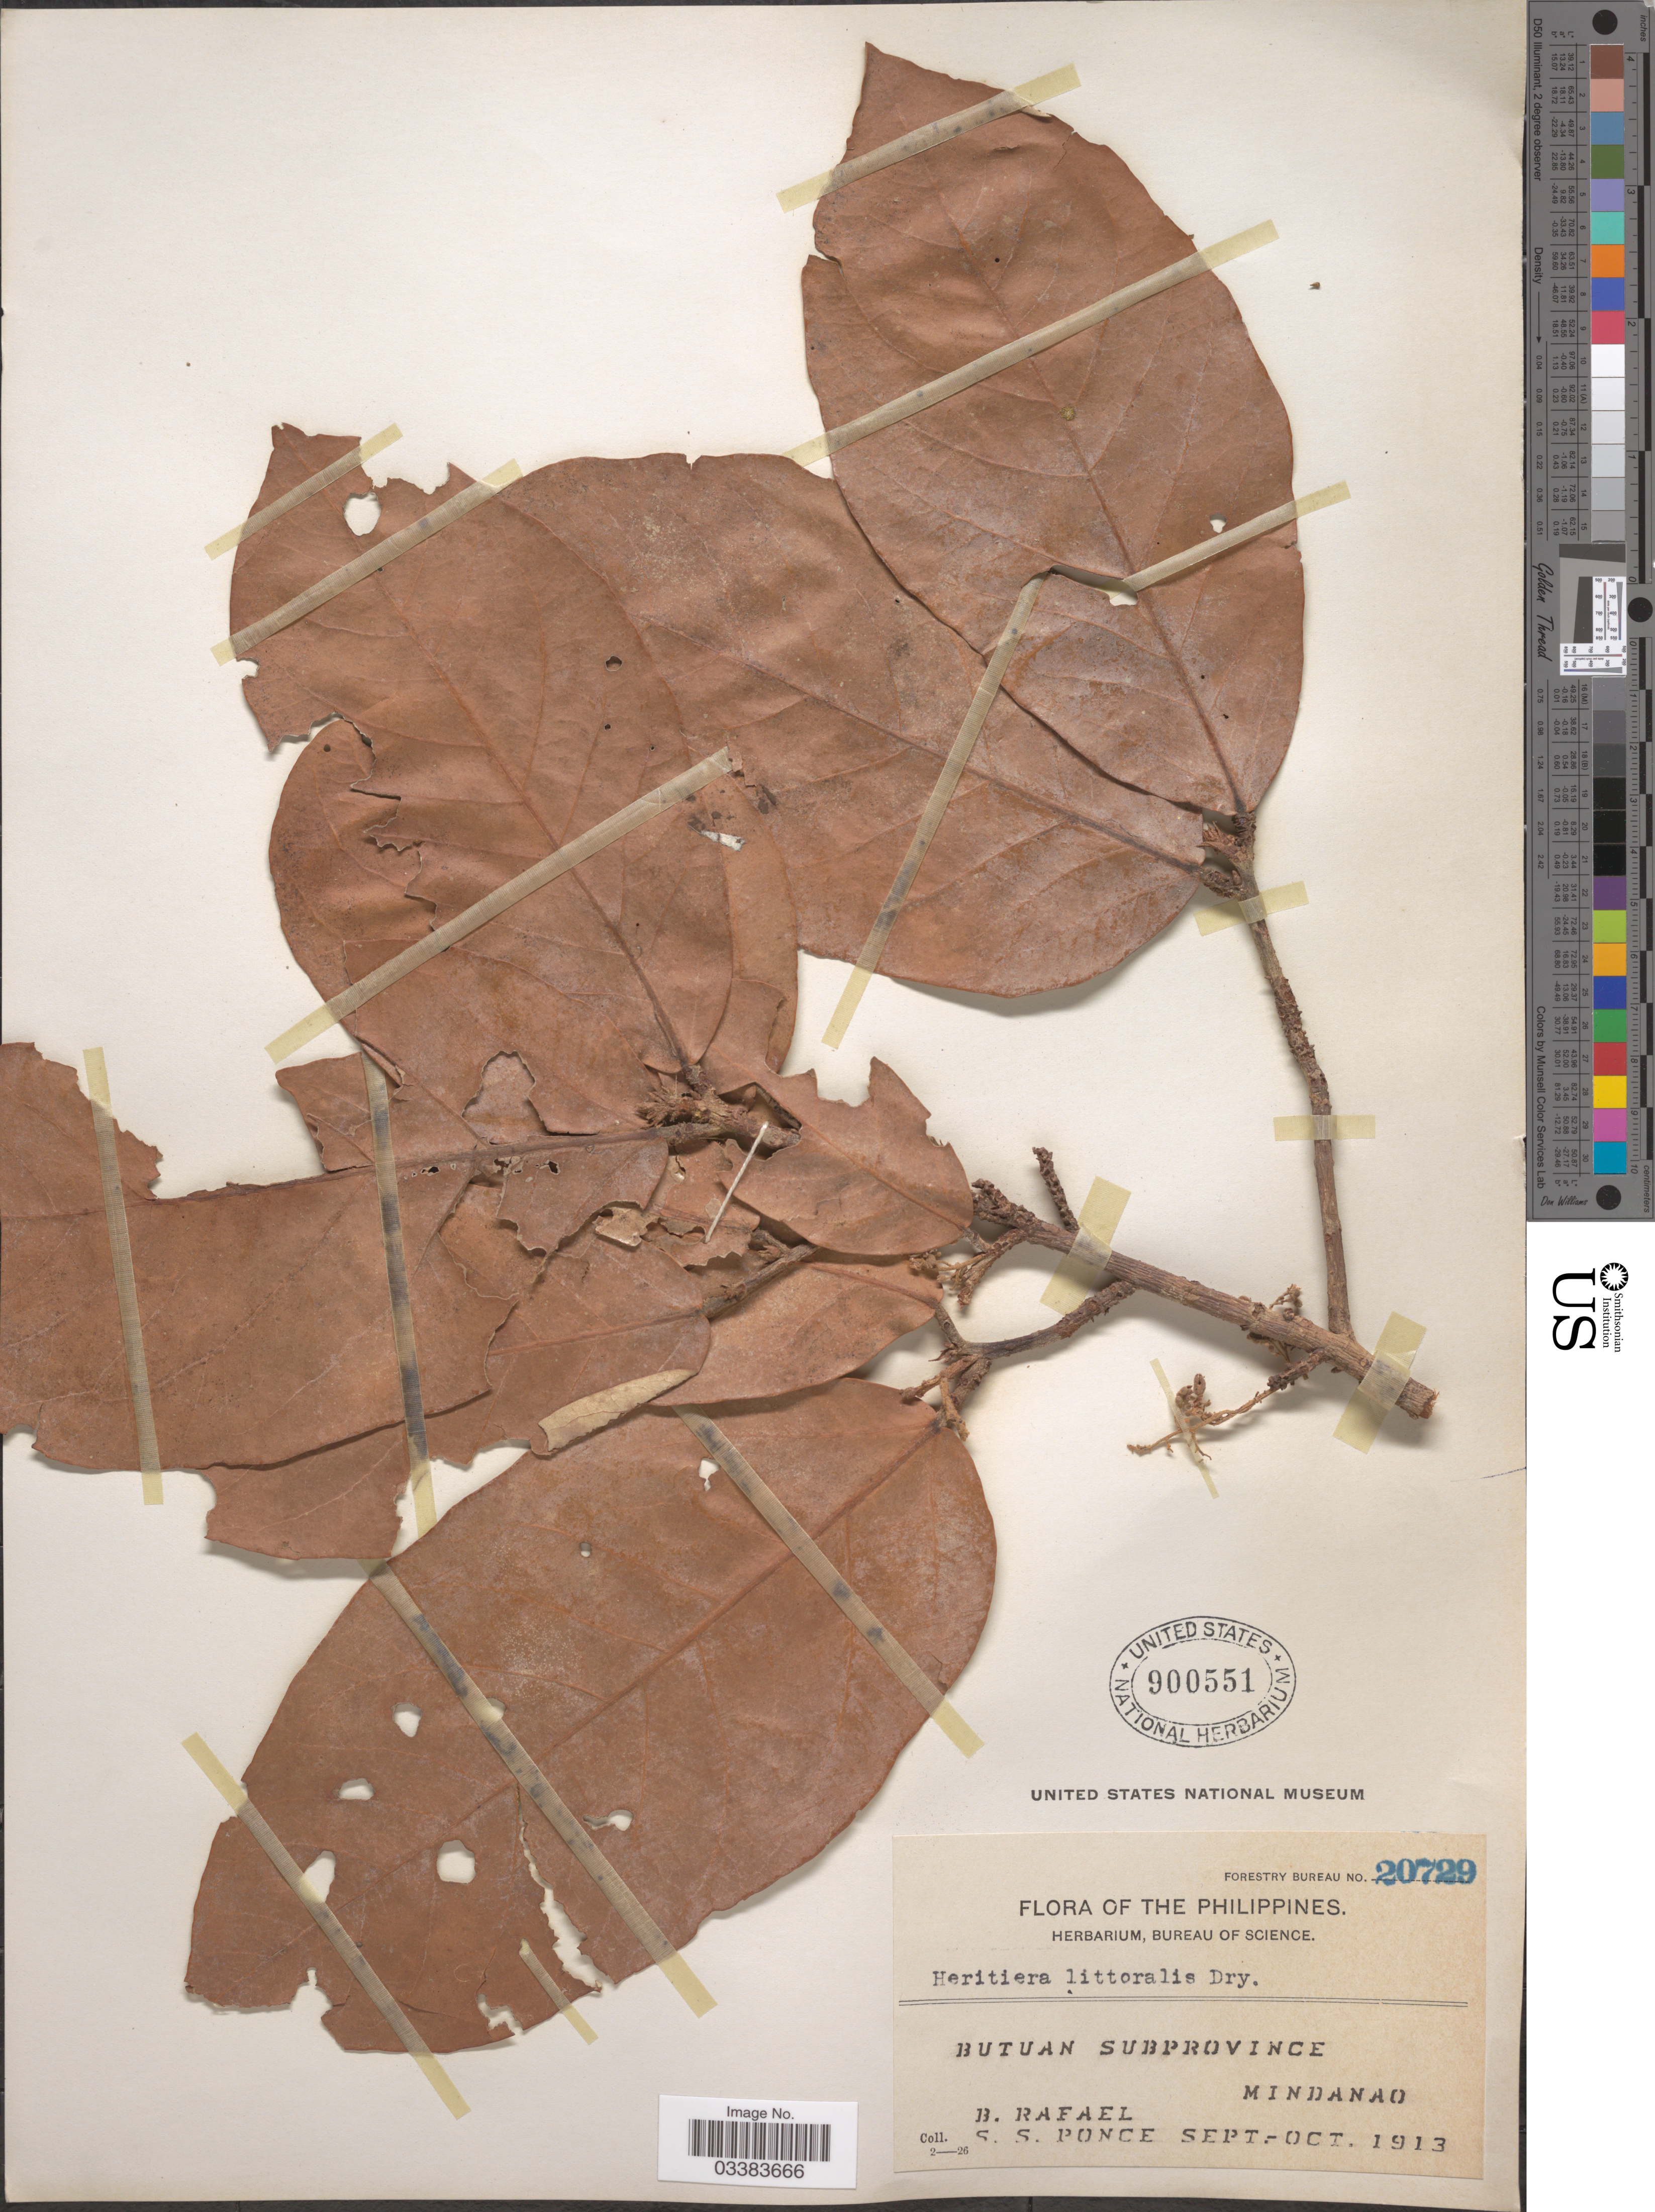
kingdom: Plantae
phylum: Tracheophyta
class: Magnoliopsida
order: Malvales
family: Malvaceae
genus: Heritiera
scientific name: Heritiera littoralis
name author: Aiton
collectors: B. Rafael & S. Ponce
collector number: Forestry Bureau 20729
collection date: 1913-09/1913-10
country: Philippines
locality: Butuan Subprovince. Mindanao.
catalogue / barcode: US 900551